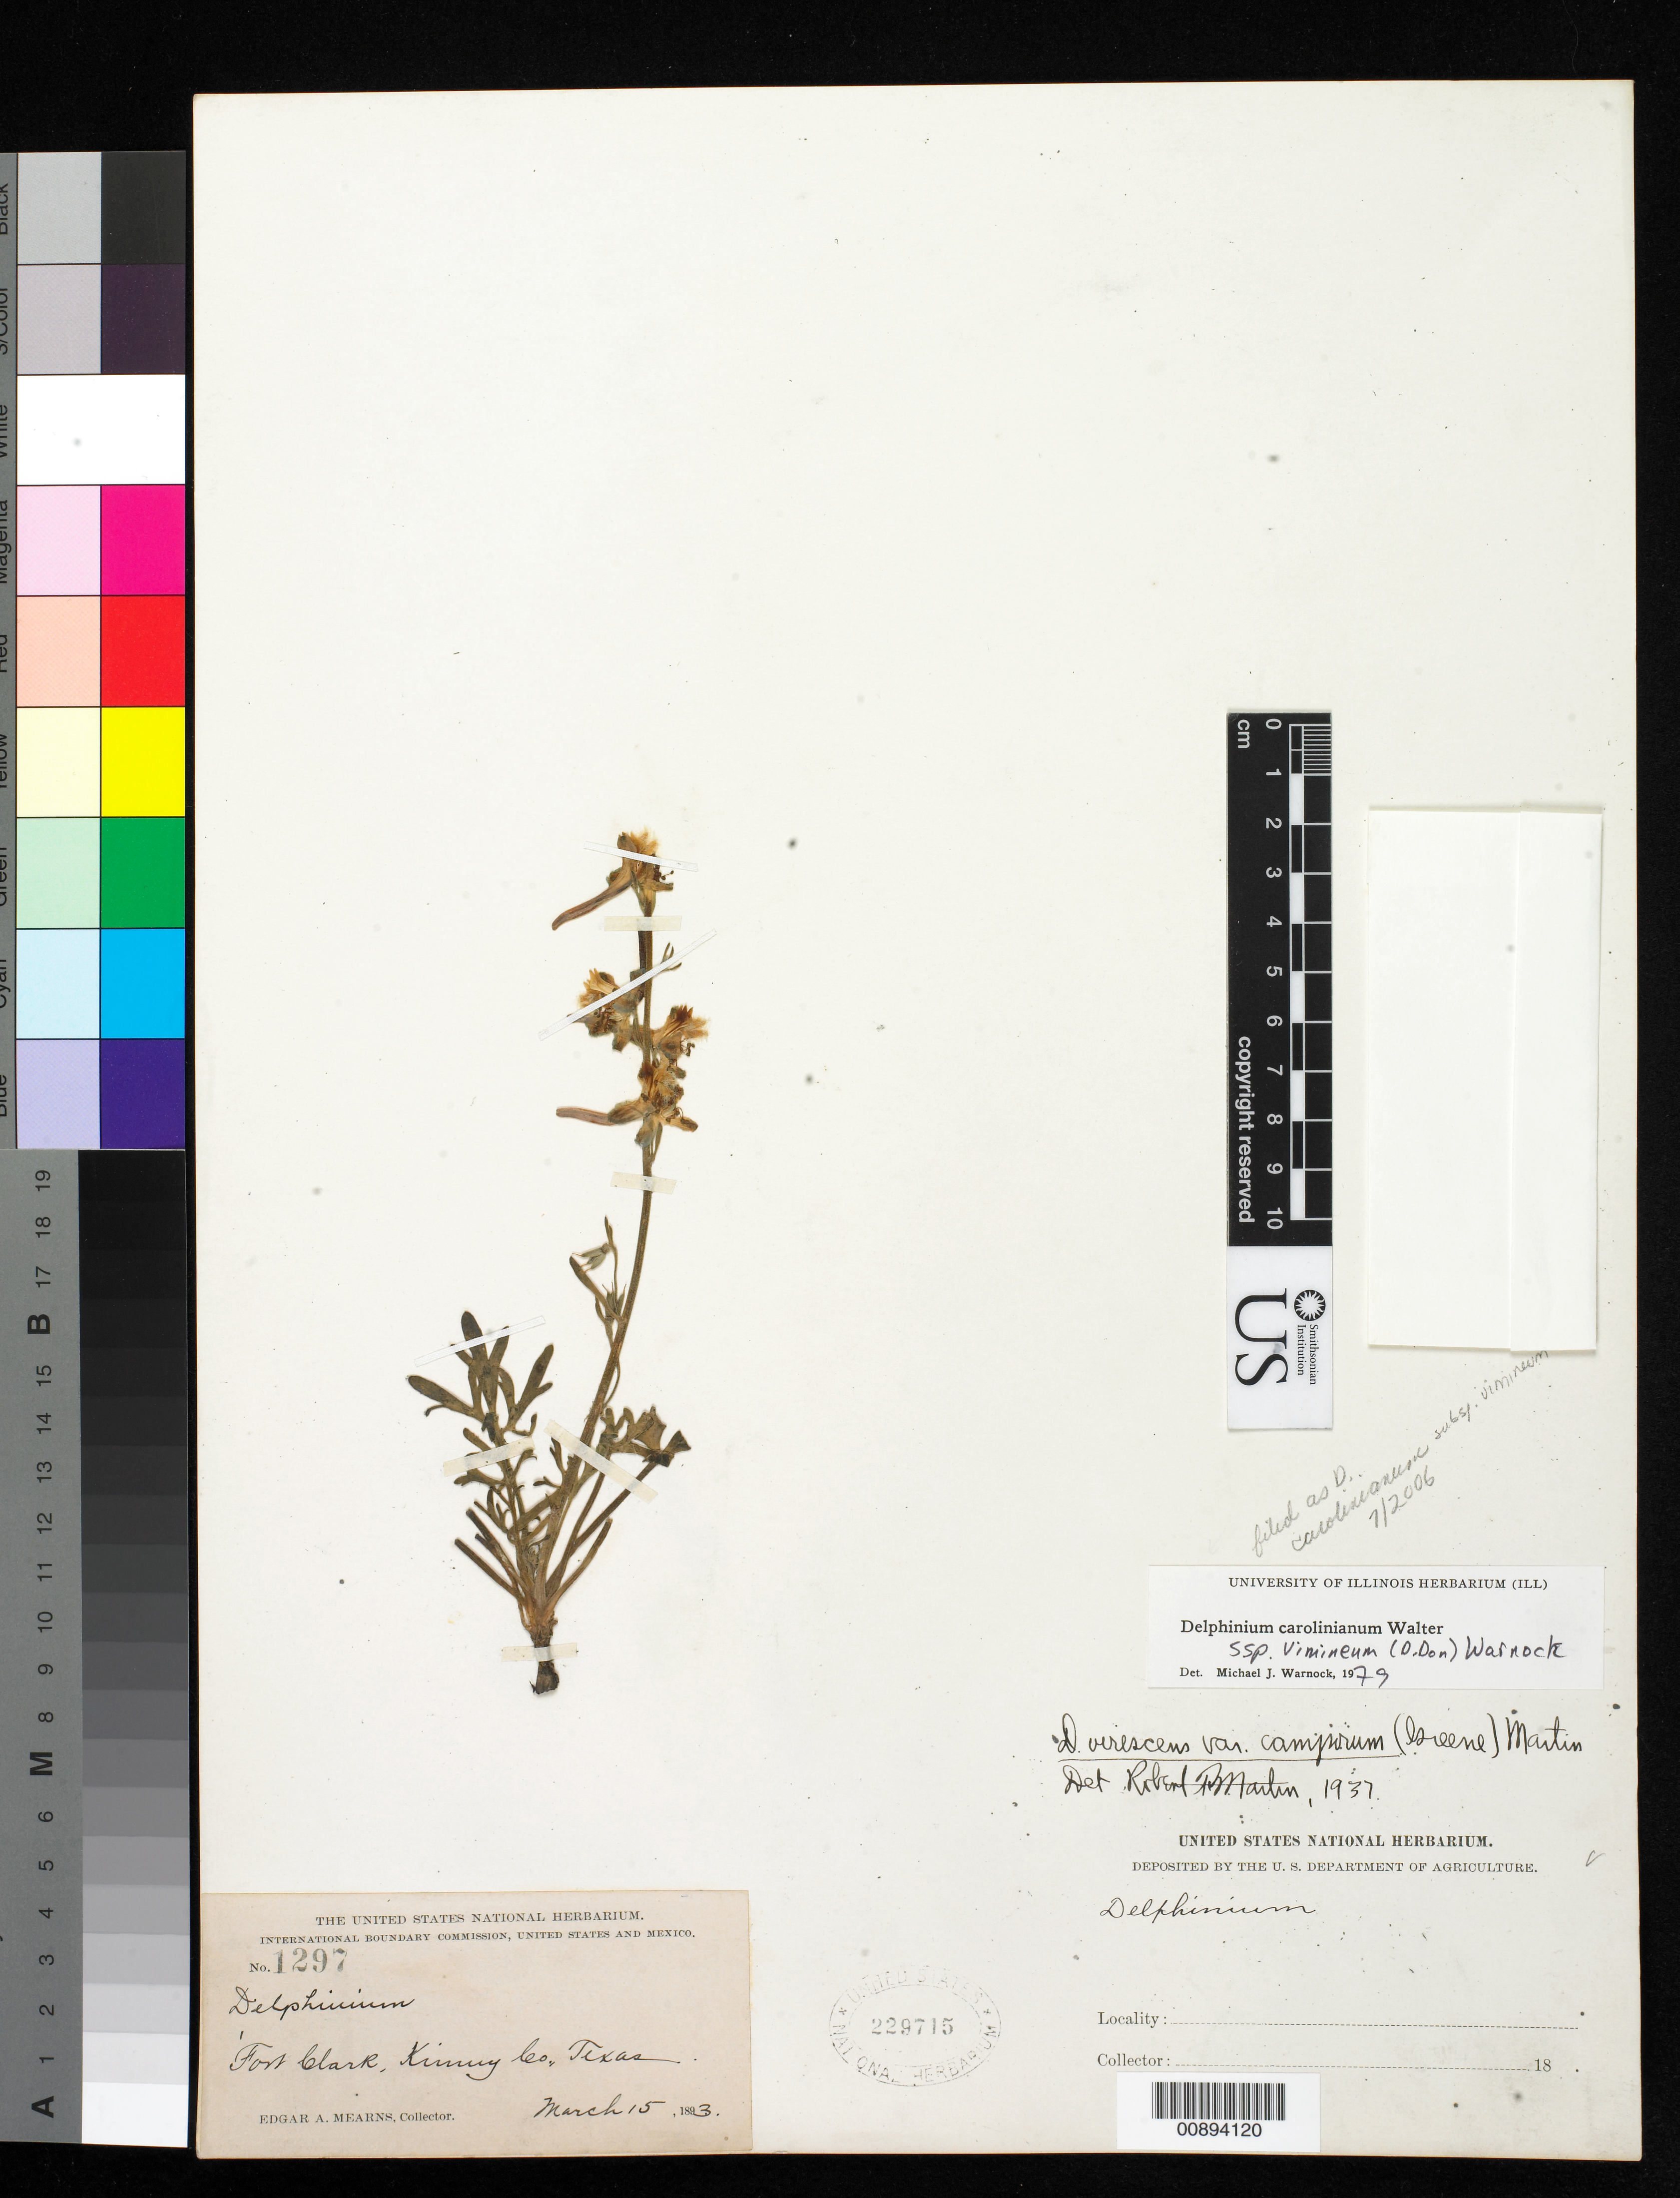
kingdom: Plantae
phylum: Tracheophyta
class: Magnoliopsida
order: Ranunculales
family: Ranunculaceae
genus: Delphinium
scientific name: Delphinium carolinianum subsp. vimineum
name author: Walter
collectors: E. A. Mearns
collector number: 1297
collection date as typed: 15 Mar 1893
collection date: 1893-03-15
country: United States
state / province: Texas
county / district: Kinney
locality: Fort Clark, Kinney County, Texas.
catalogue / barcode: US 229715